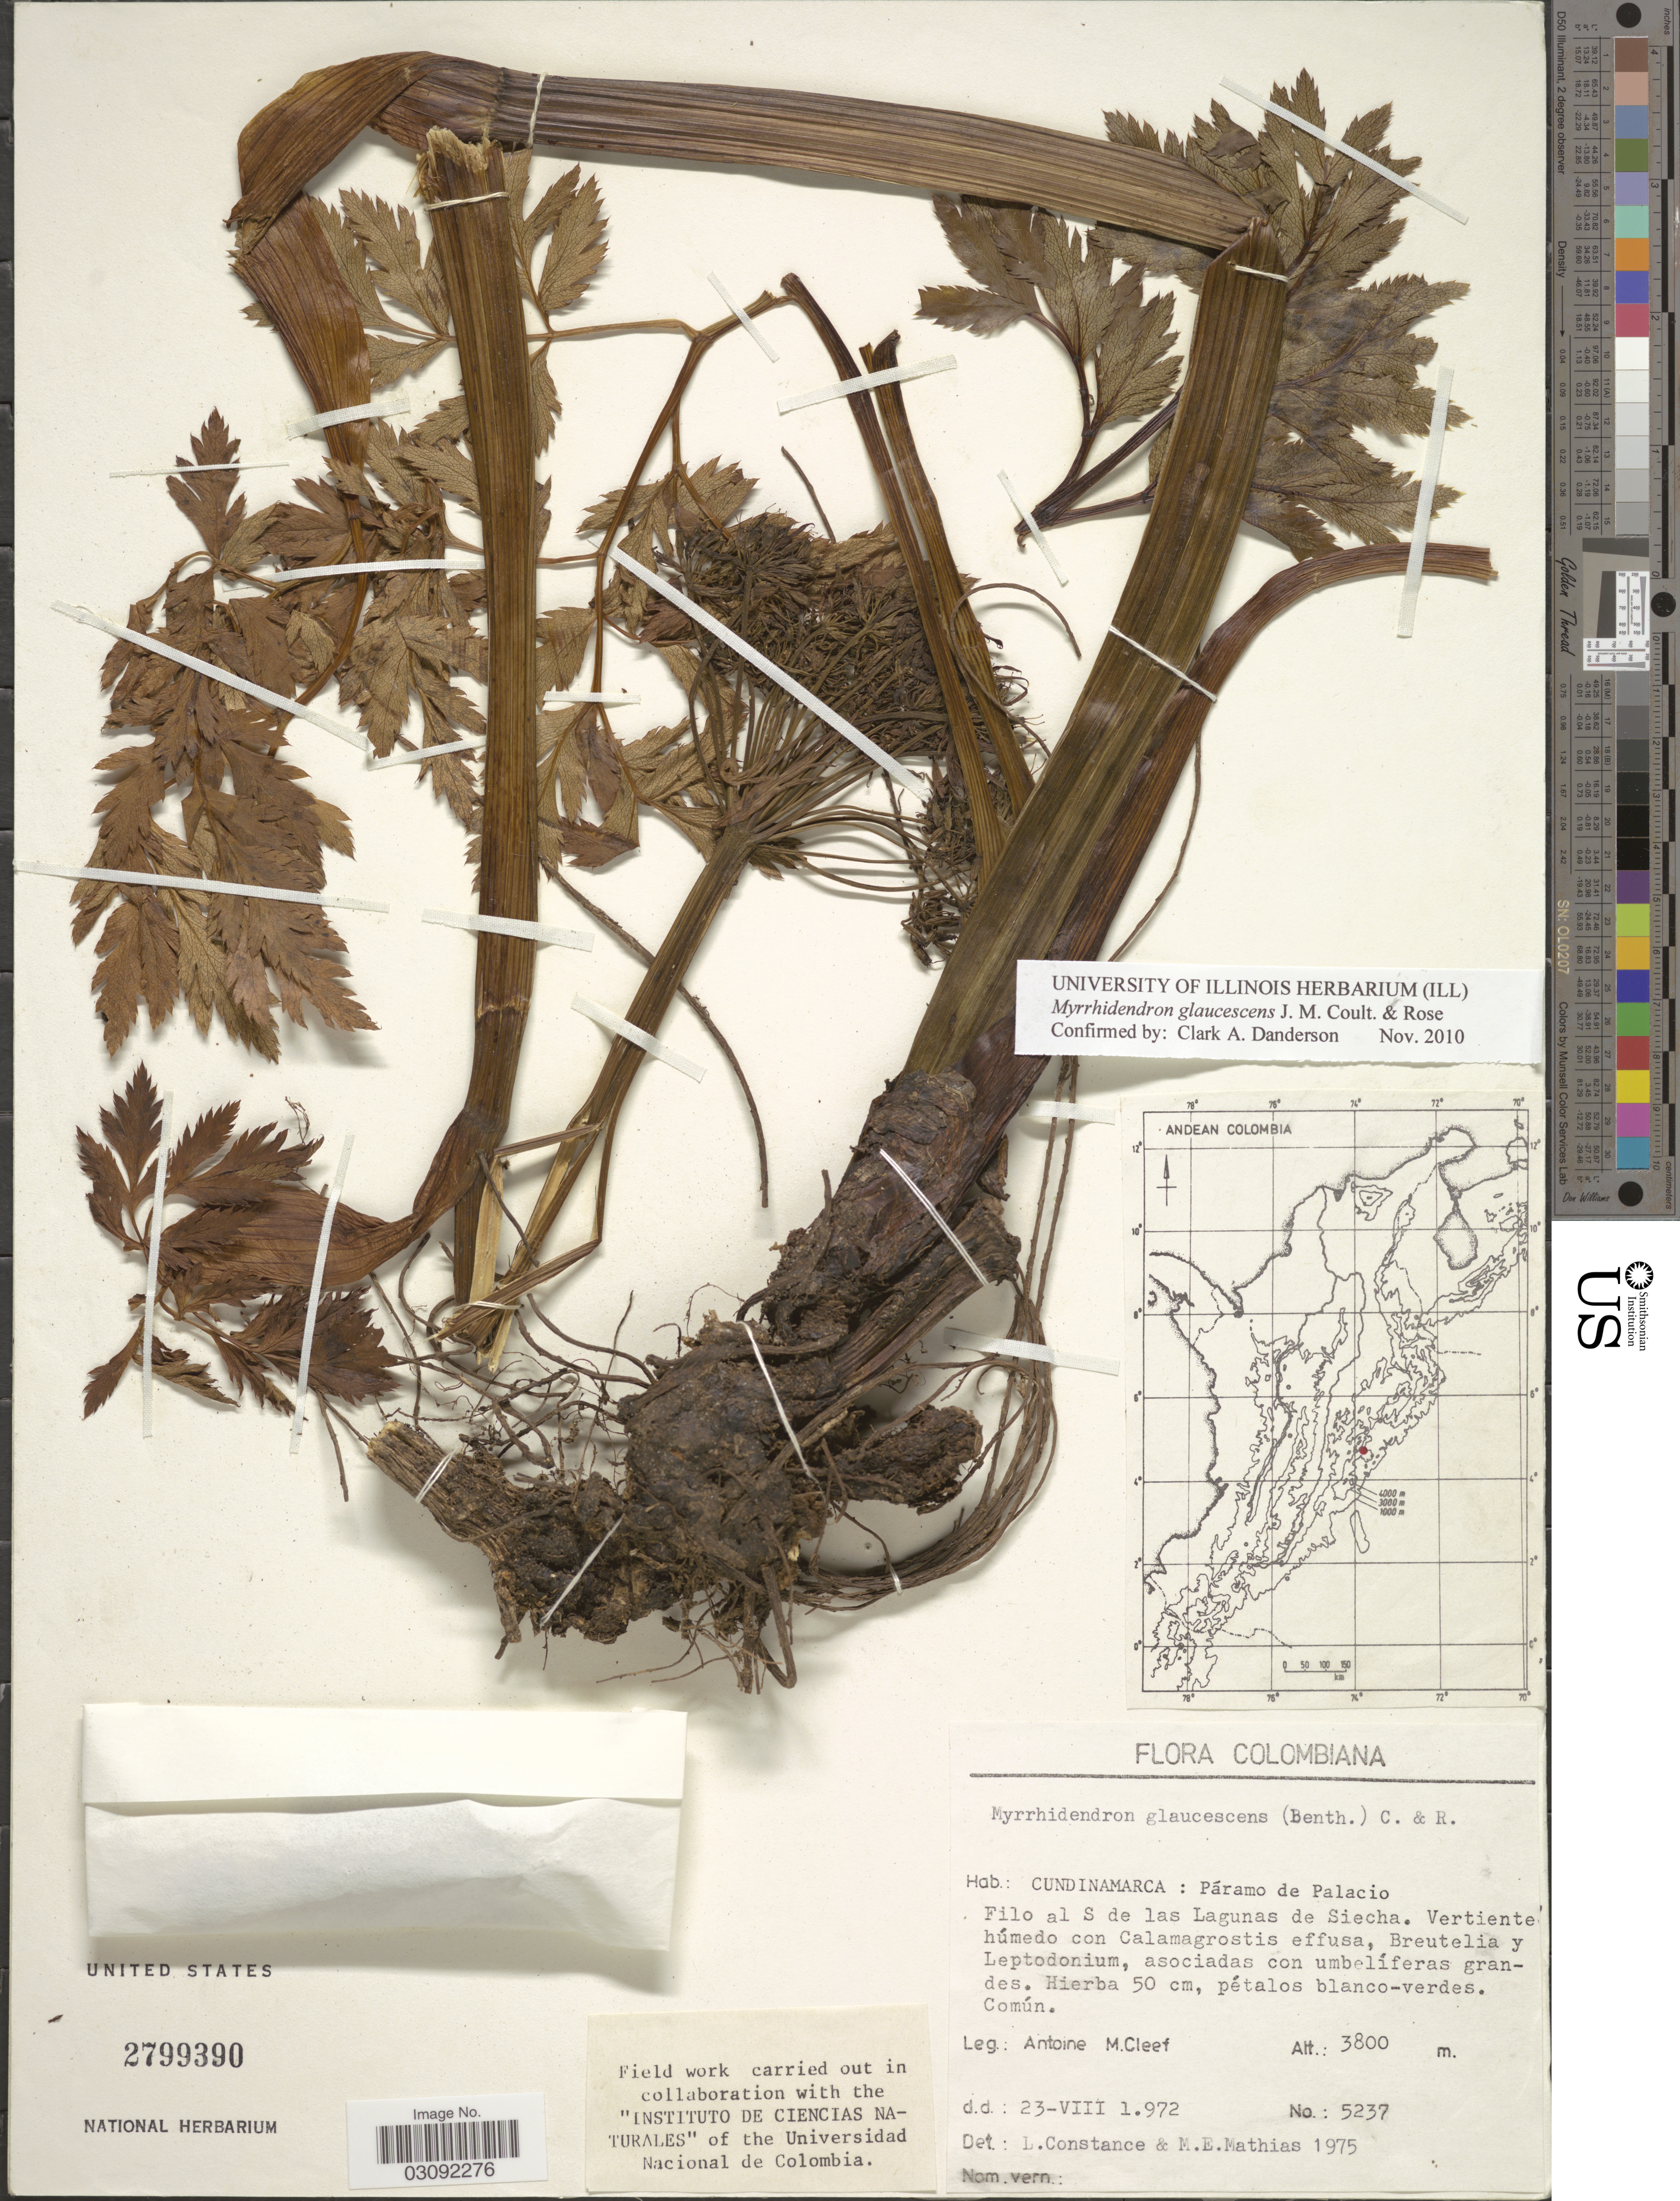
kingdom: Plantae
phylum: Tracheophyta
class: Magnoliopsida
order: Apiales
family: Apiaceae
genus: Myrrhidendron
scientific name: Myrrhidendron glaucescens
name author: (Benth.) J.M. Coult. & Rose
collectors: A. M. Cleef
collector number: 5237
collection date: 1972-08-23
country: Colombia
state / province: Cundinamarca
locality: Páramo de Palacio. Filo al S de las Lagunas de Siecha.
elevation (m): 3800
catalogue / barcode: US 2799390